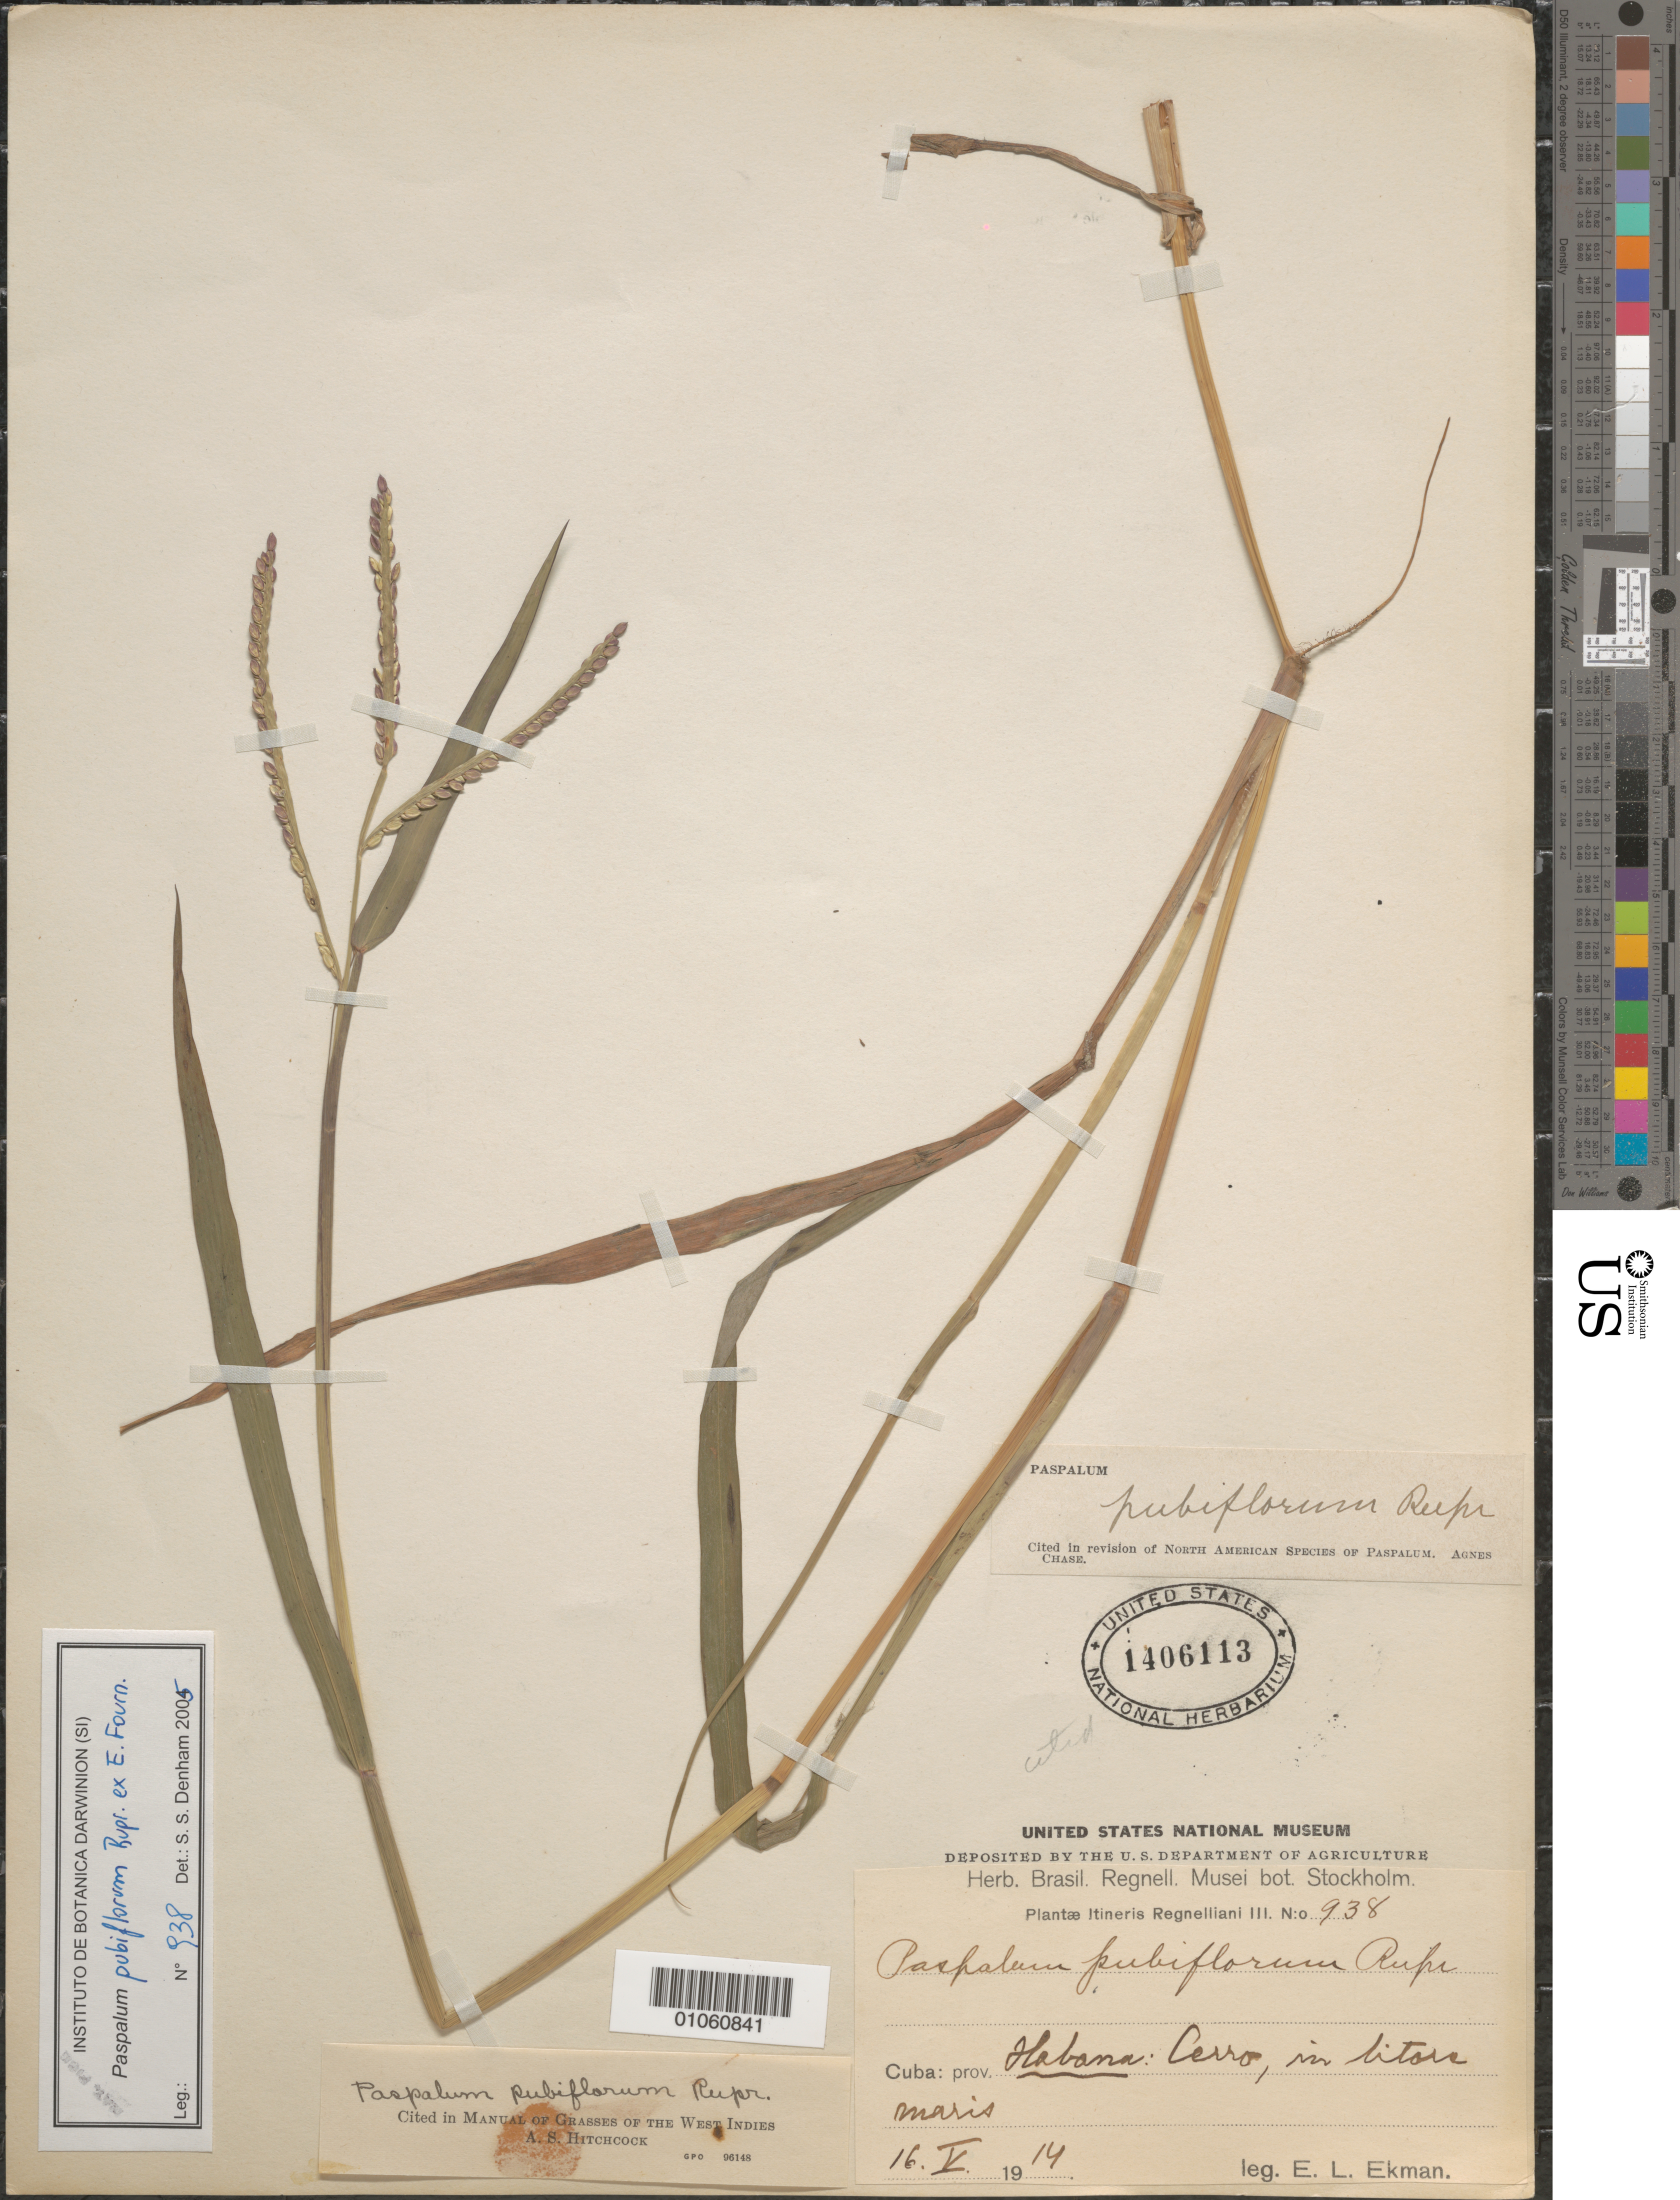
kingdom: Plantae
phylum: Tracheophyta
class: Liliopsida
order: Poales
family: Poaceae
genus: Paspalum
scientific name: Paspalum pubiflorum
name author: Rupr. ex E. Fourn.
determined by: Denham, S. S.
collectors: E. L. Ekman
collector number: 938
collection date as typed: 16 May 1914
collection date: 1914-05-16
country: Cuba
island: Cuba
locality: Havana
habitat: Cerro, in litora maris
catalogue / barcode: US 1406113